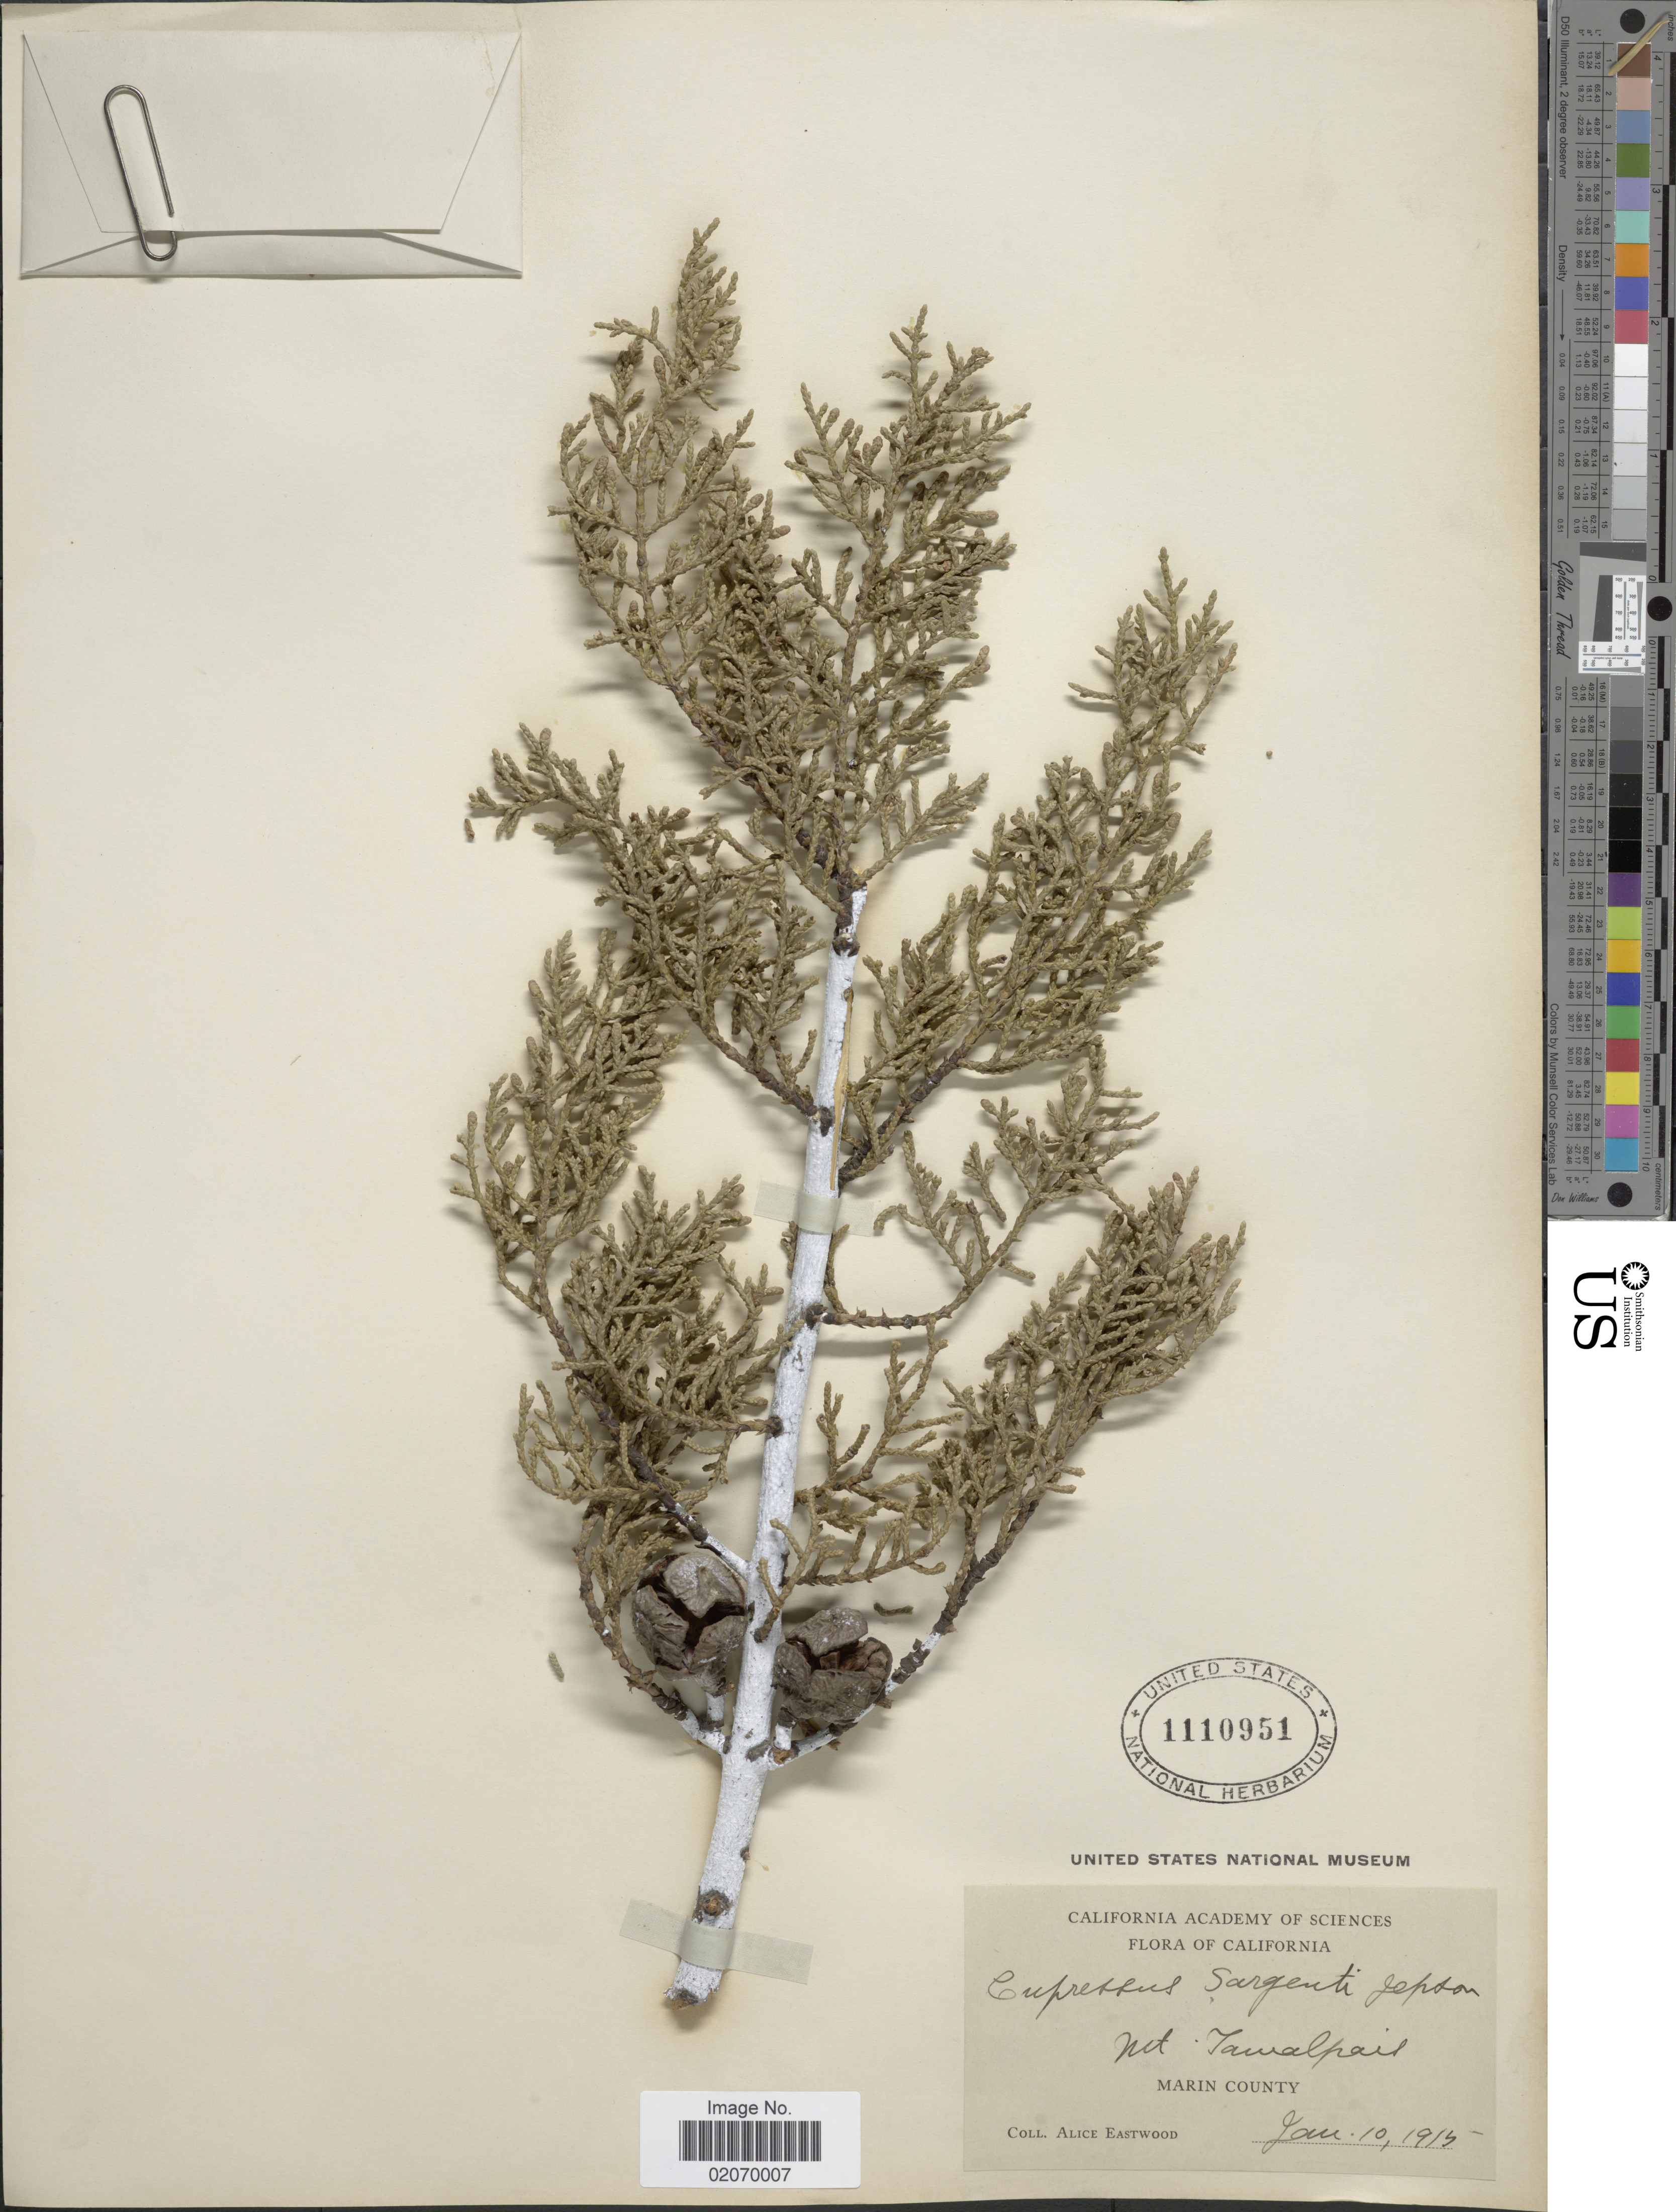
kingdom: Plantae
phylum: Tracheophyta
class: Pinopsida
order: Pinales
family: Cupressaceae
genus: Hesperocyparis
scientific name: Hesperocyparis sargentii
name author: (Jeps.) Bartel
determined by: (US) Smithsonian Institution - National Museum of Natural History - Department of Botany (UNITED STATES)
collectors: A. Eastwood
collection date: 1915-01-10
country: United States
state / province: California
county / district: Marin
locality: Mt.Tamalpais, Marin County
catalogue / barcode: US 1110951